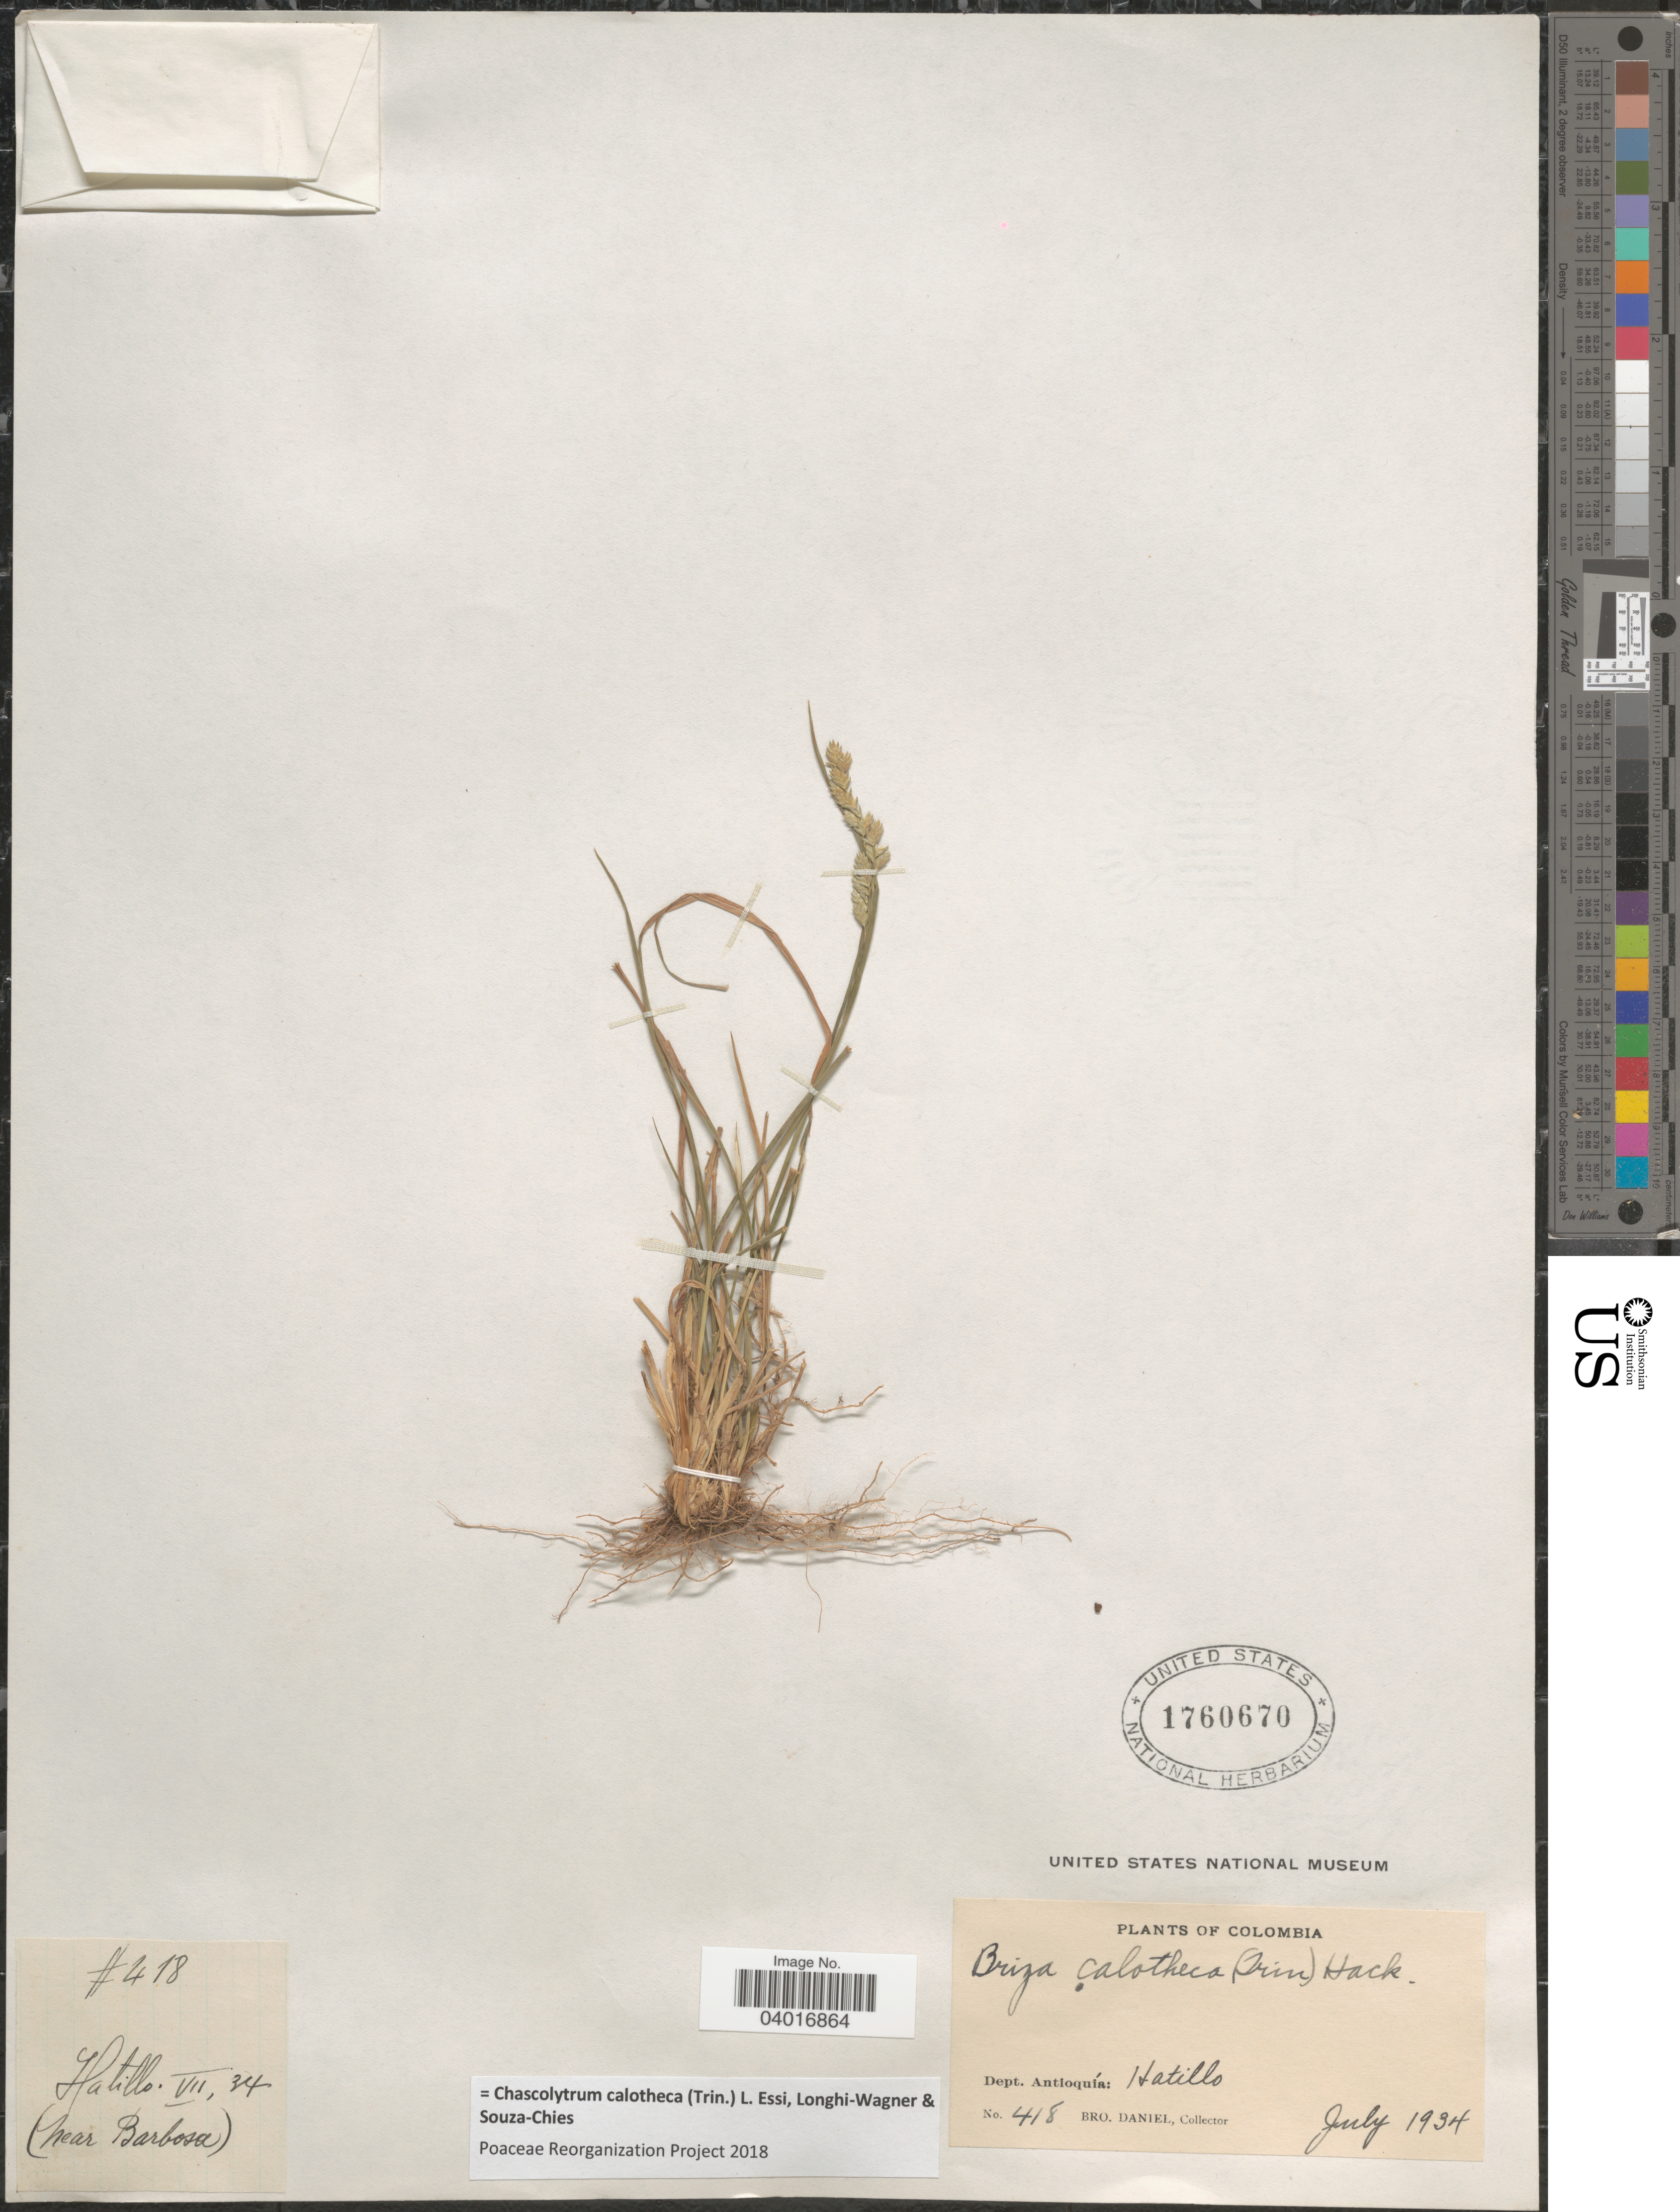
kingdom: Plantae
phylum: Tracheophyta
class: Liliopsida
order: Poales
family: Poaceae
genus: Chascolytrum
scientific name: Chascolytrum calotheca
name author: (Trin.) L. Essi et al.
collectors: Bro. Daniel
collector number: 418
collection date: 1934-07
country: Colombia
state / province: Antioquia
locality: Hatillo. VII, 34 (near Barbosa). Dept. Antioquía: Hatillo.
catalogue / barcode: US 1760670